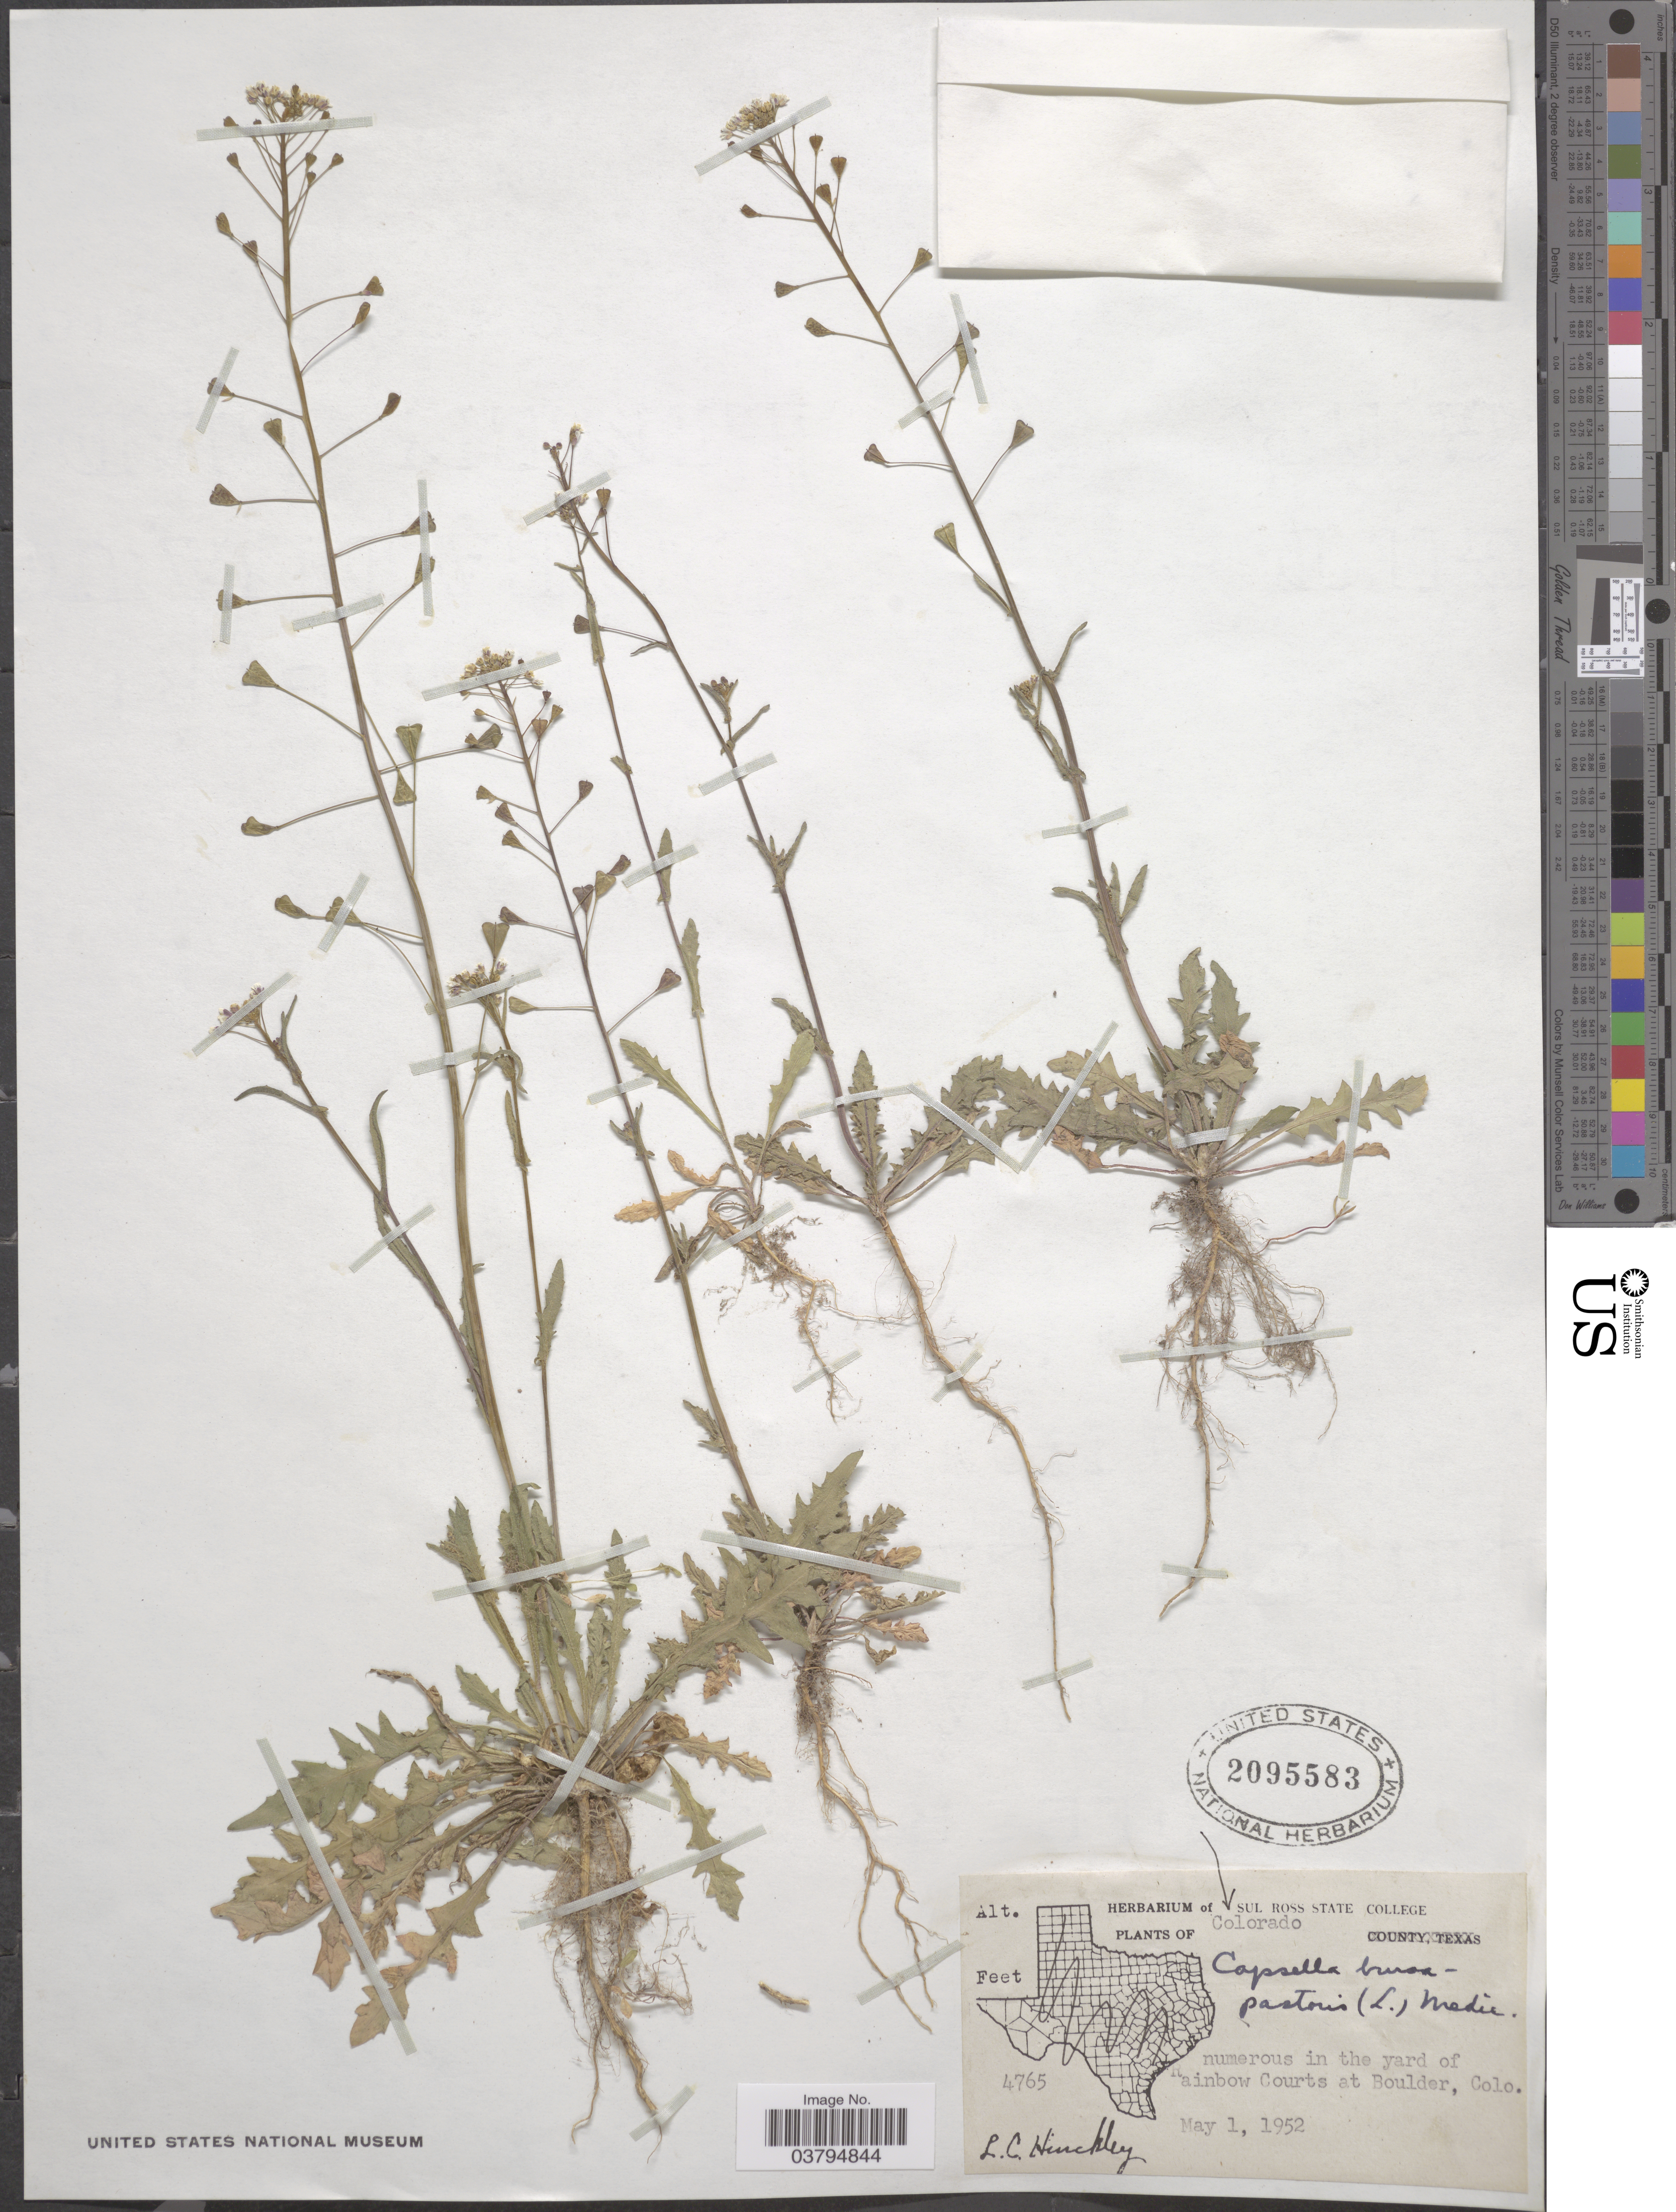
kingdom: Plantae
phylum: Tracheophyta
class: Magnoliopsida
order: Brassicales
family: Brassicaceae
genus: Capsella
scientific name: Capsella bursa-pastoris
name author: (L.) Medik.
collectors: L. Hinckley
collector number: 4765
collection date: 1952-05-01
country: United States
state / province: Colorado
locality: In the yard of Rainbow Courts at Boulder.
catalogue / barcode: US 2095583